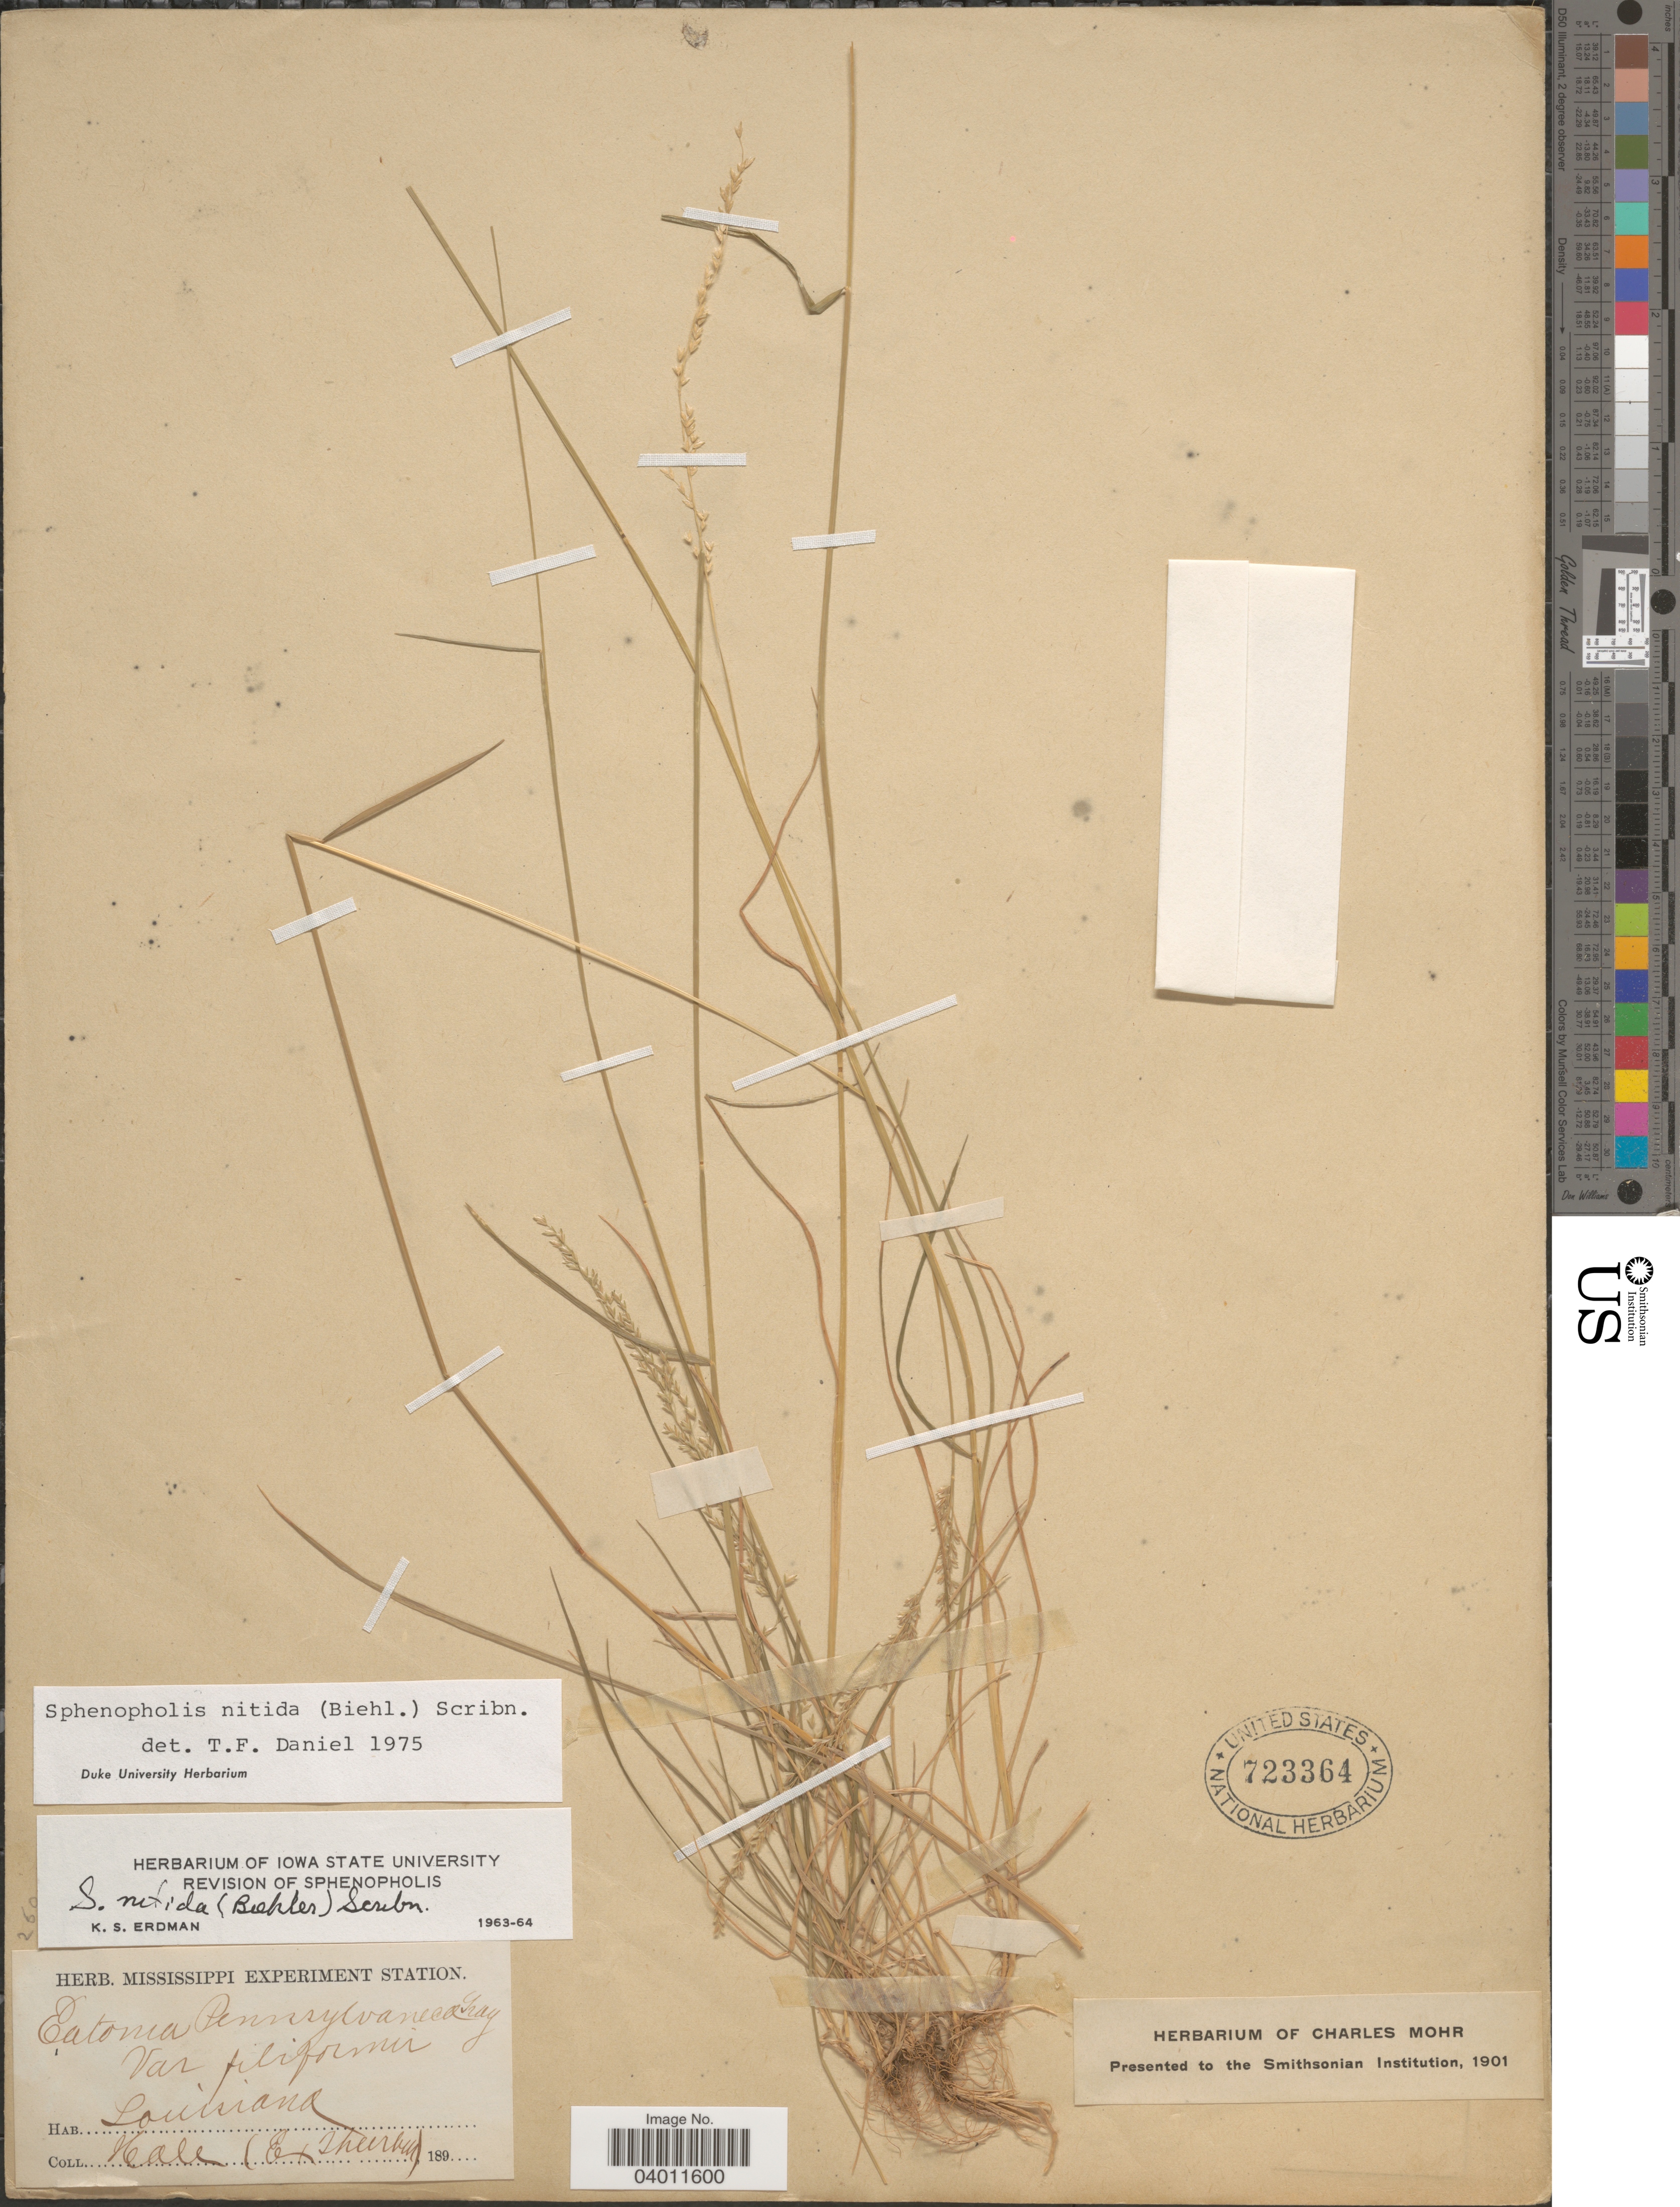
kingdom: Plantae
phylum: Tracheophyta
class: Liliopsida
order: Poales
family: Poaceae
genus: Sphenopholis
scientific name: Sphenopholis nitida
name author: (Biehler) Scribn.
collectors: -- Hall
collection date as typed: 189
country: United States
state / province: Louisiana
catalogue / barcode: US 723364